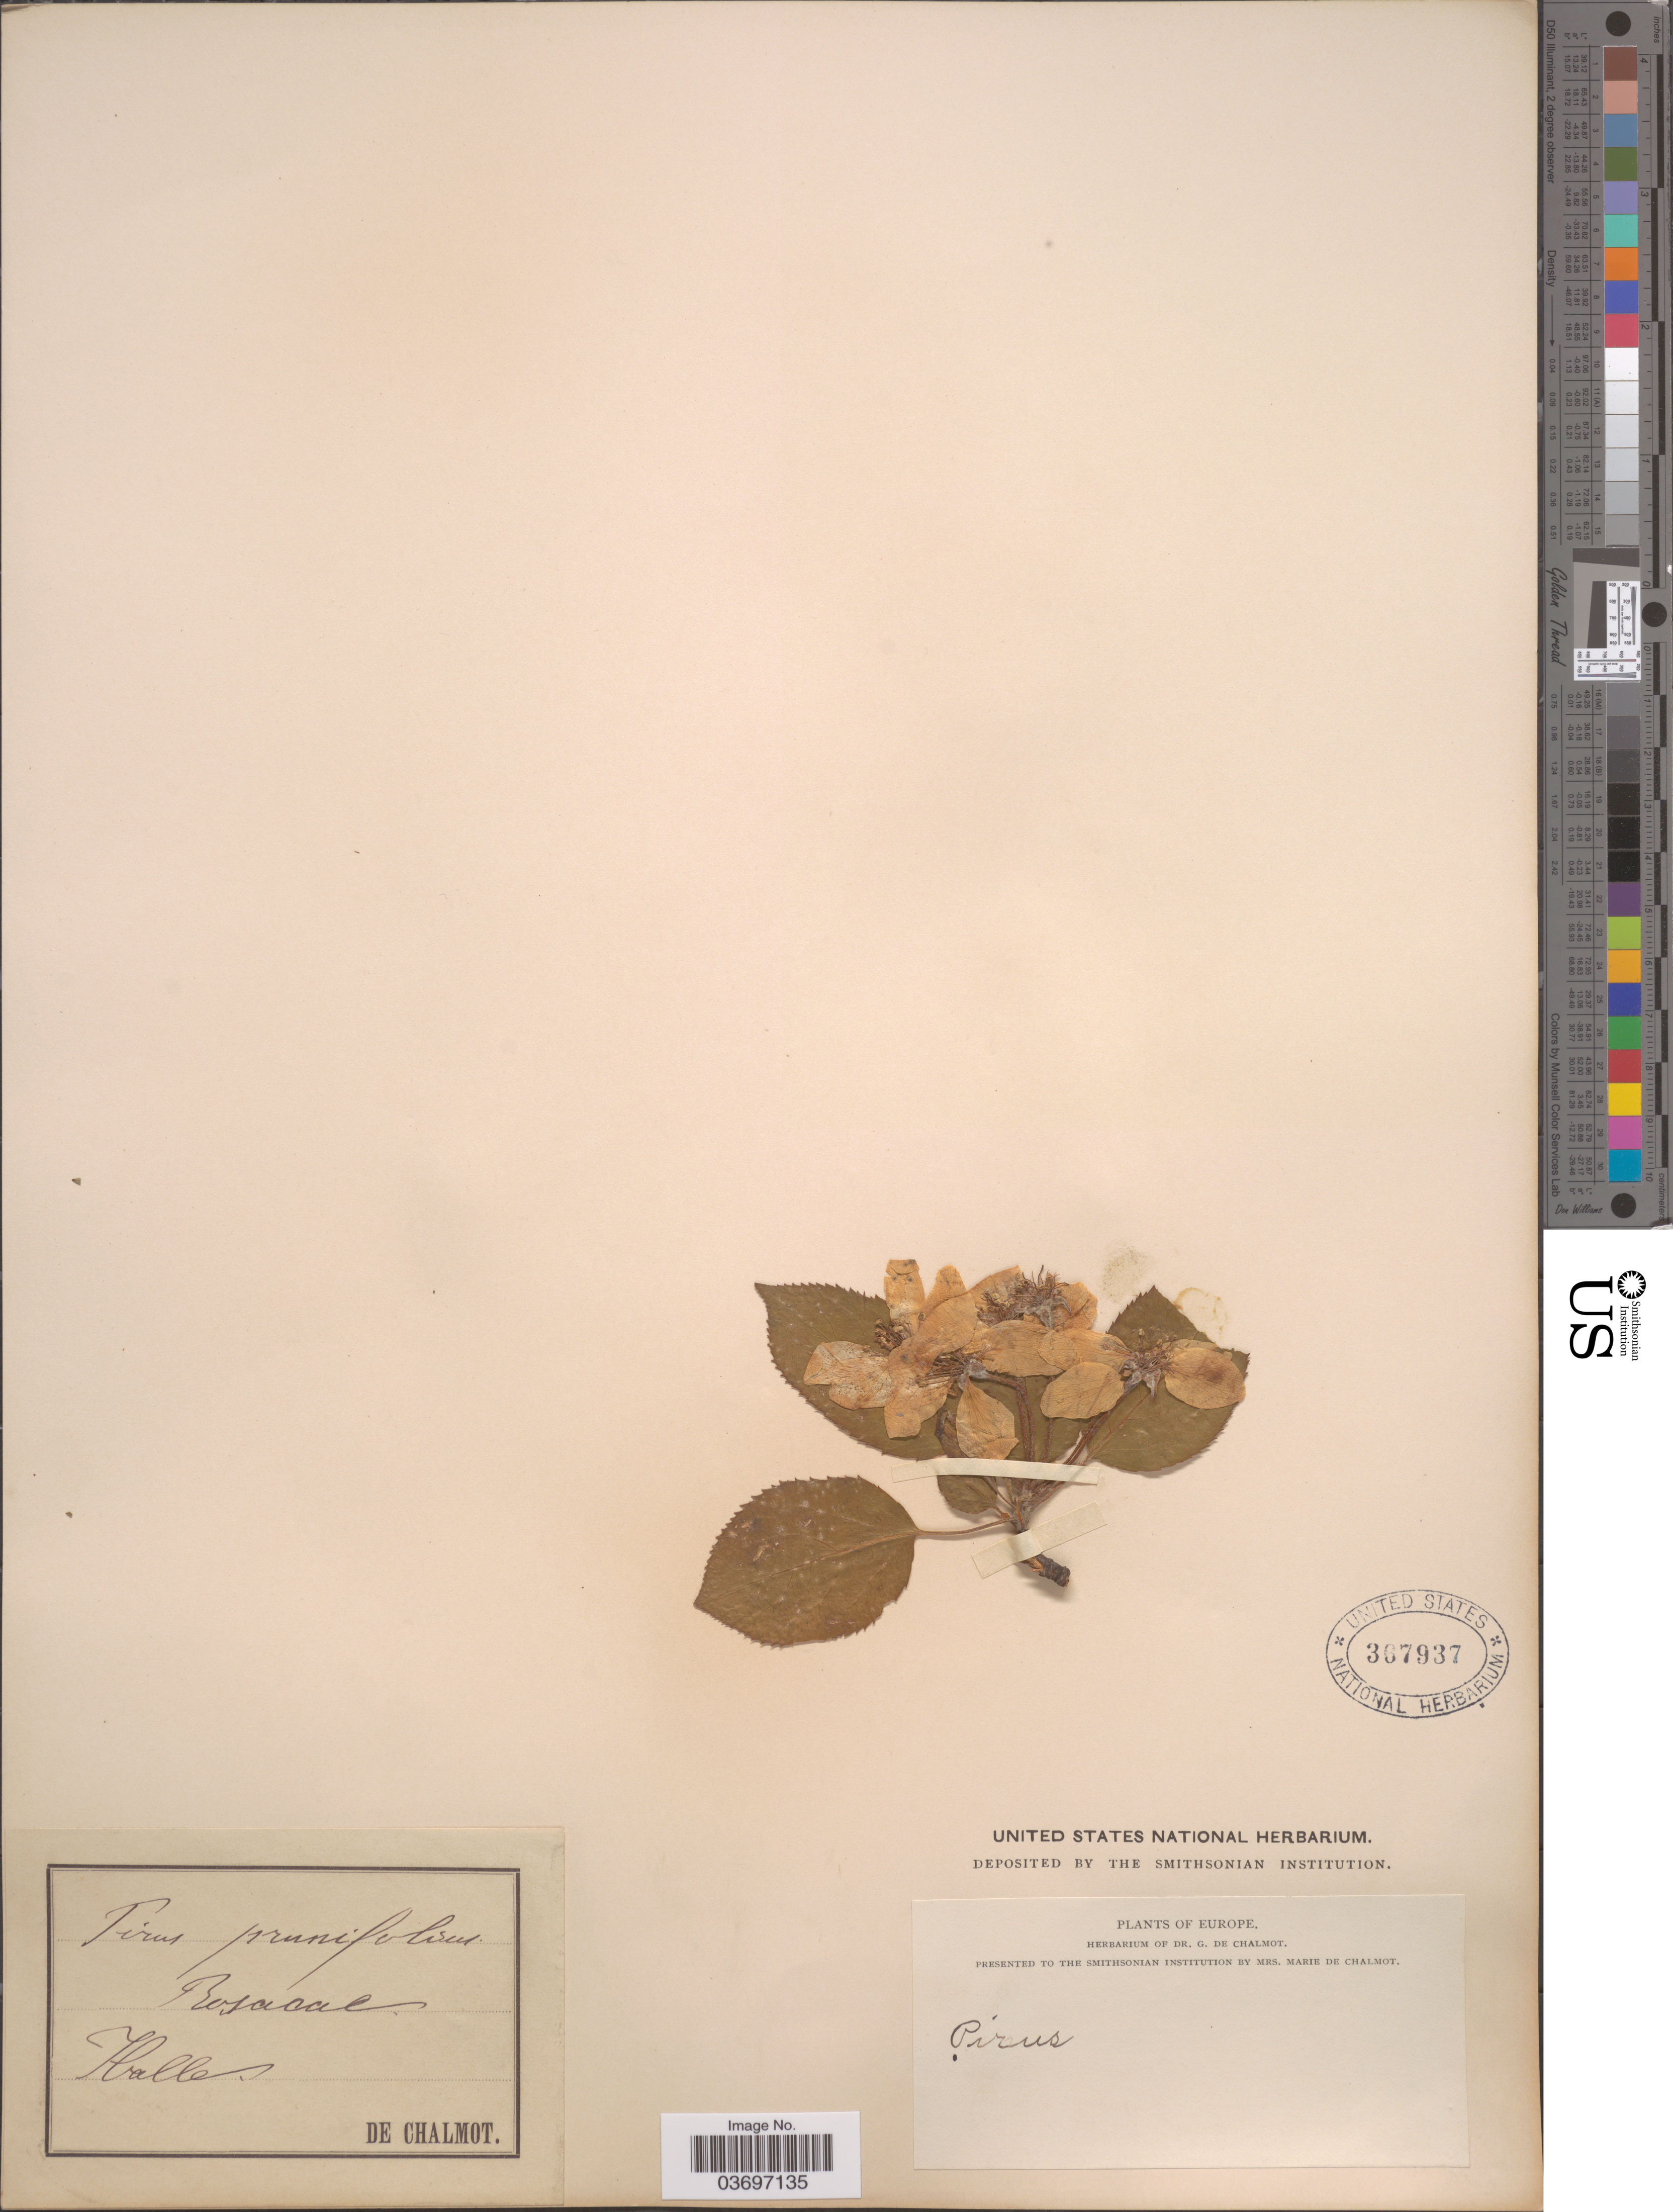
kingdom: Plantae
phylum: Tracheophyta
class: Magnoliopsida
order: Rosales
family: Rosaceae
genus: Malus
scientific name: Malus prunifolia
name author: (Willd.) Borkh.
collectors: G. de Chalmot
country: Germany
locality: Halles. Europe.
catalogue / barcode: US 367937